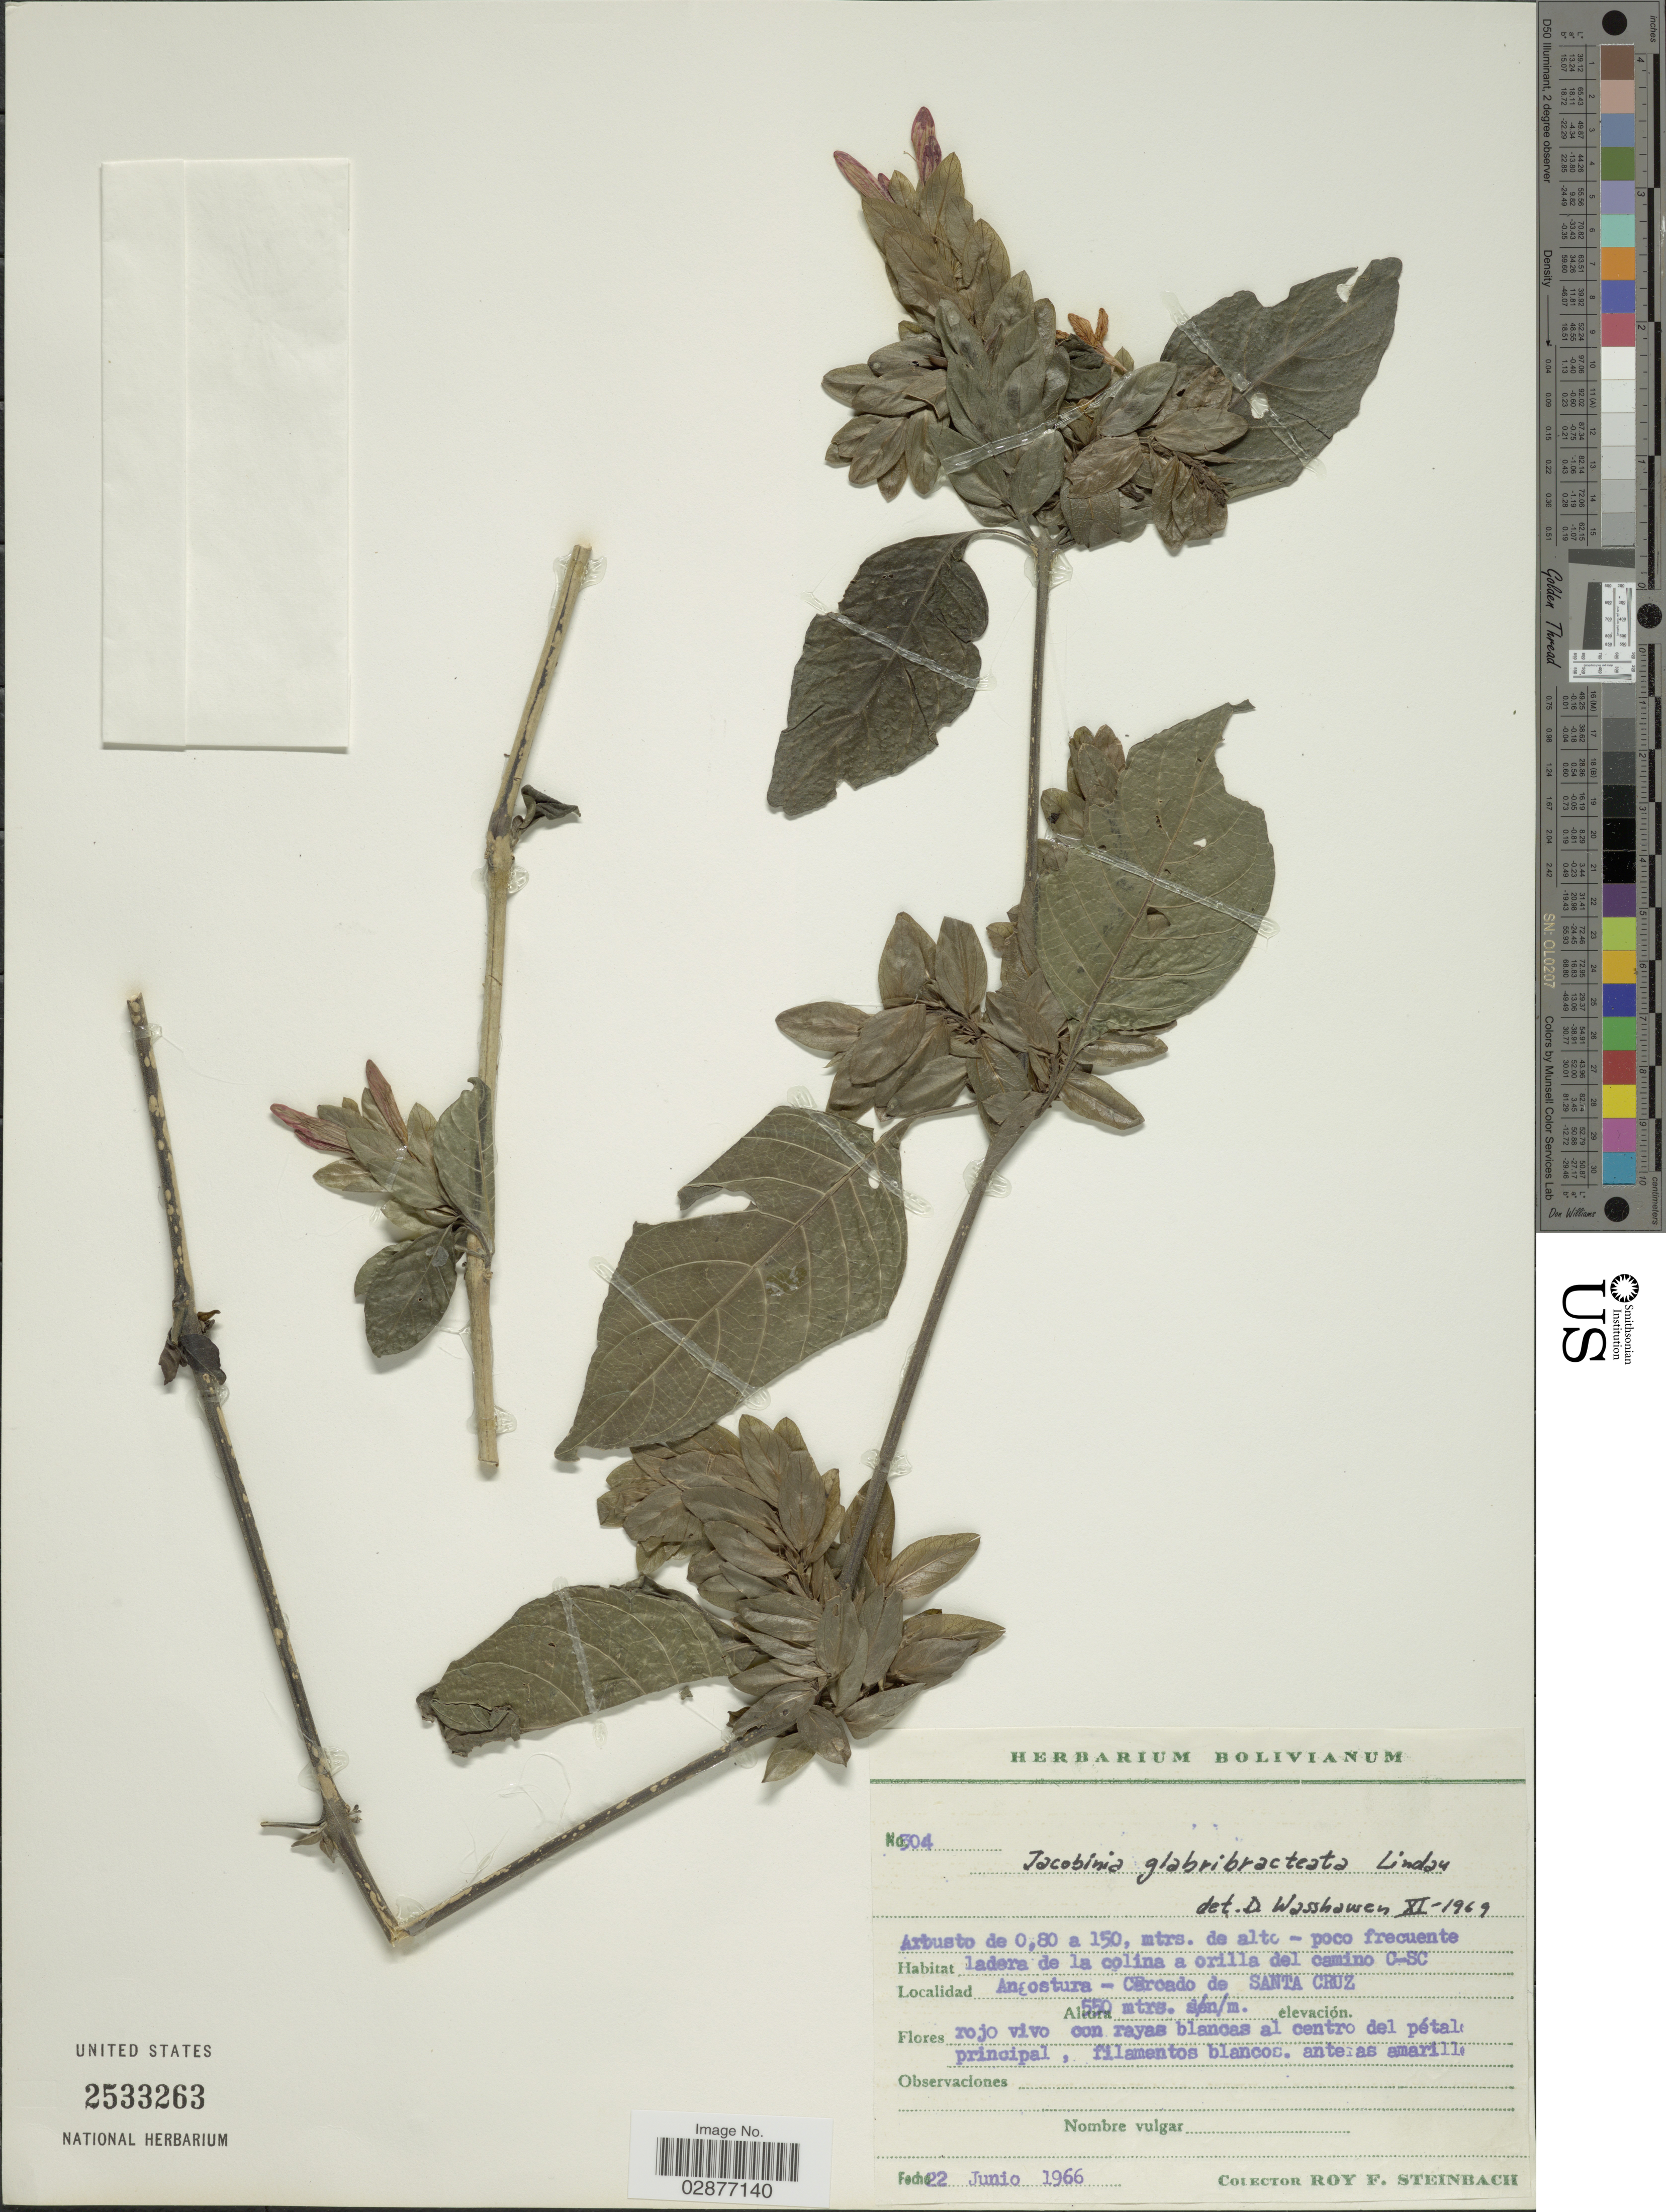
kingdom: Plantae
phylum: Tracheophyta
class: Magnoliopsida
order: Lamiales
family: Acanthaceae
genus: Justicia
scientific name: Justicia aequilabris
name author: (Nees) Lindau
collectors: R. F. Steinbach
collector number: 304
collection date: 1966-06-22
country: Bolivia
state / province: Santa Cruz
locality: Angostura - Cercado de Santa Cruz. Ladera de la colina a orilla del camino C-SC.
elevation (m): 550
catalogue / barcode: US 2533263